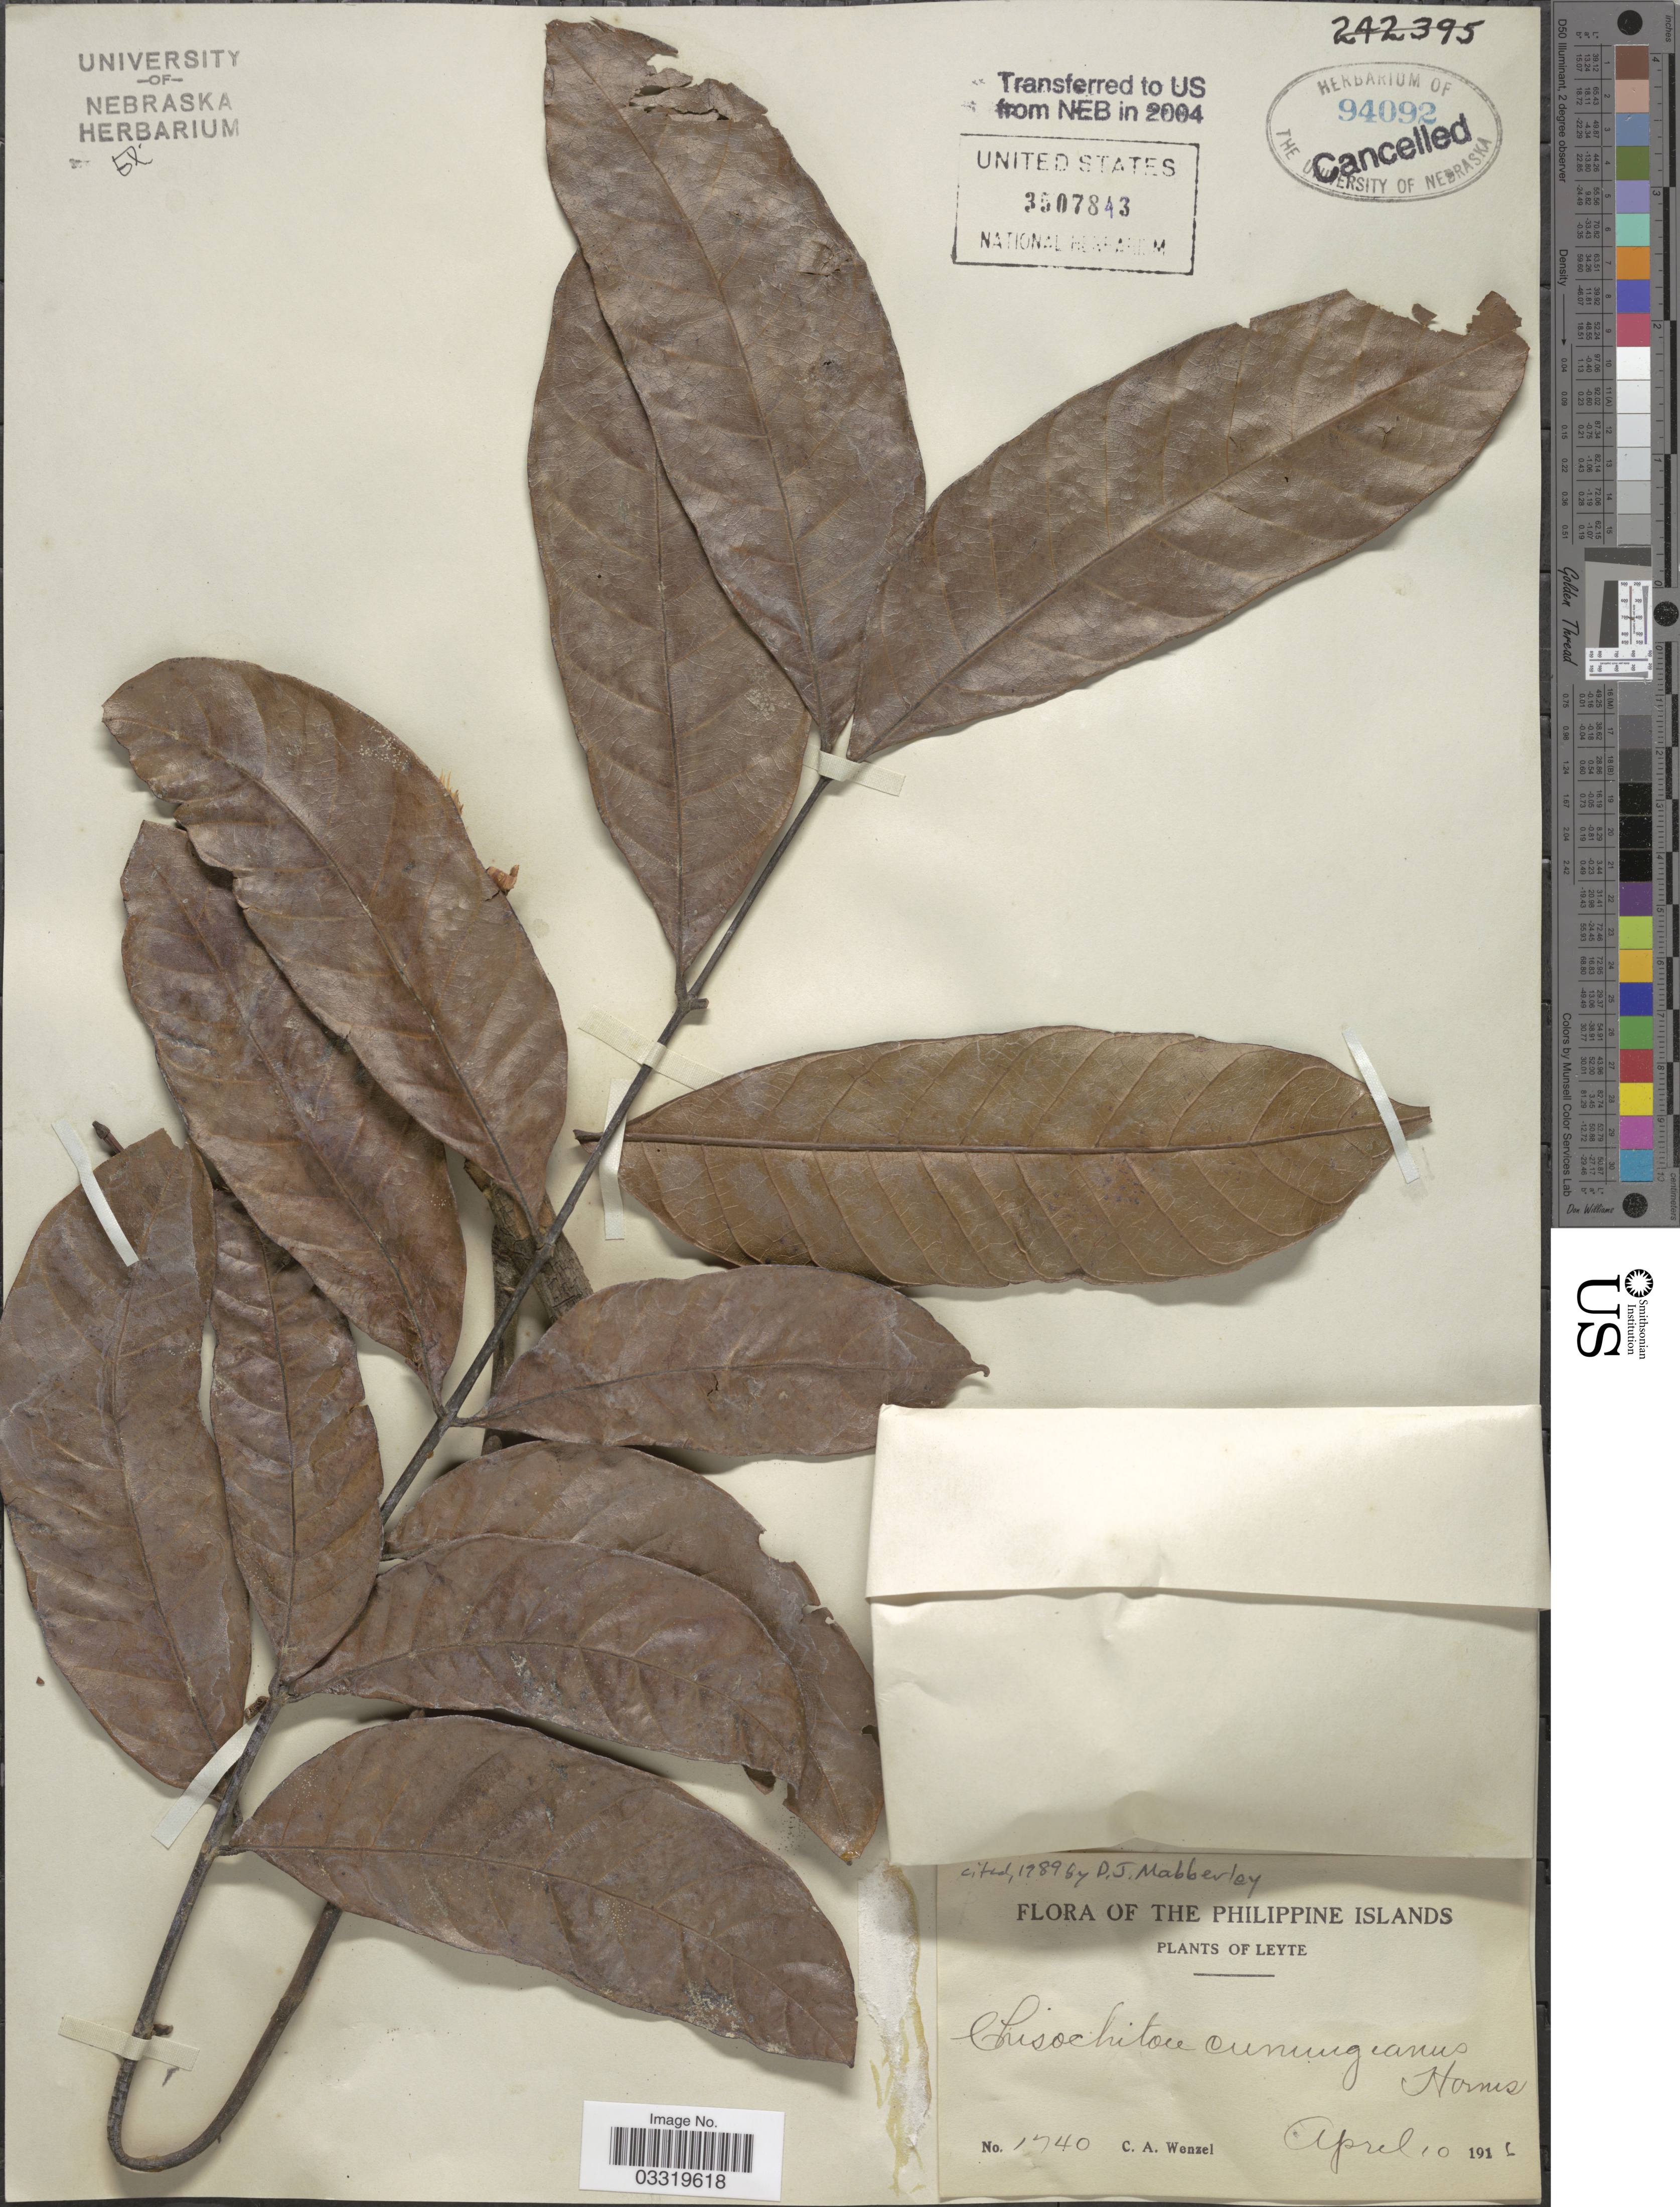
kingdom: Plantae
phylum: Tracheophyta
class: Magnoliopsida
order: Sapindales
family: Meliaceae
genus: Chisocheton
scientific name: Chisocheton cumingianus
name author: (C. DC.) Harms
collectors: C. Wenzel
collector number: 1740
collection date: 1916-04-10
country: Philippines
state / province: Eastern Visayas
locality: The Philippine Islands. Leyte.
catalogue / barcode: US 3507843